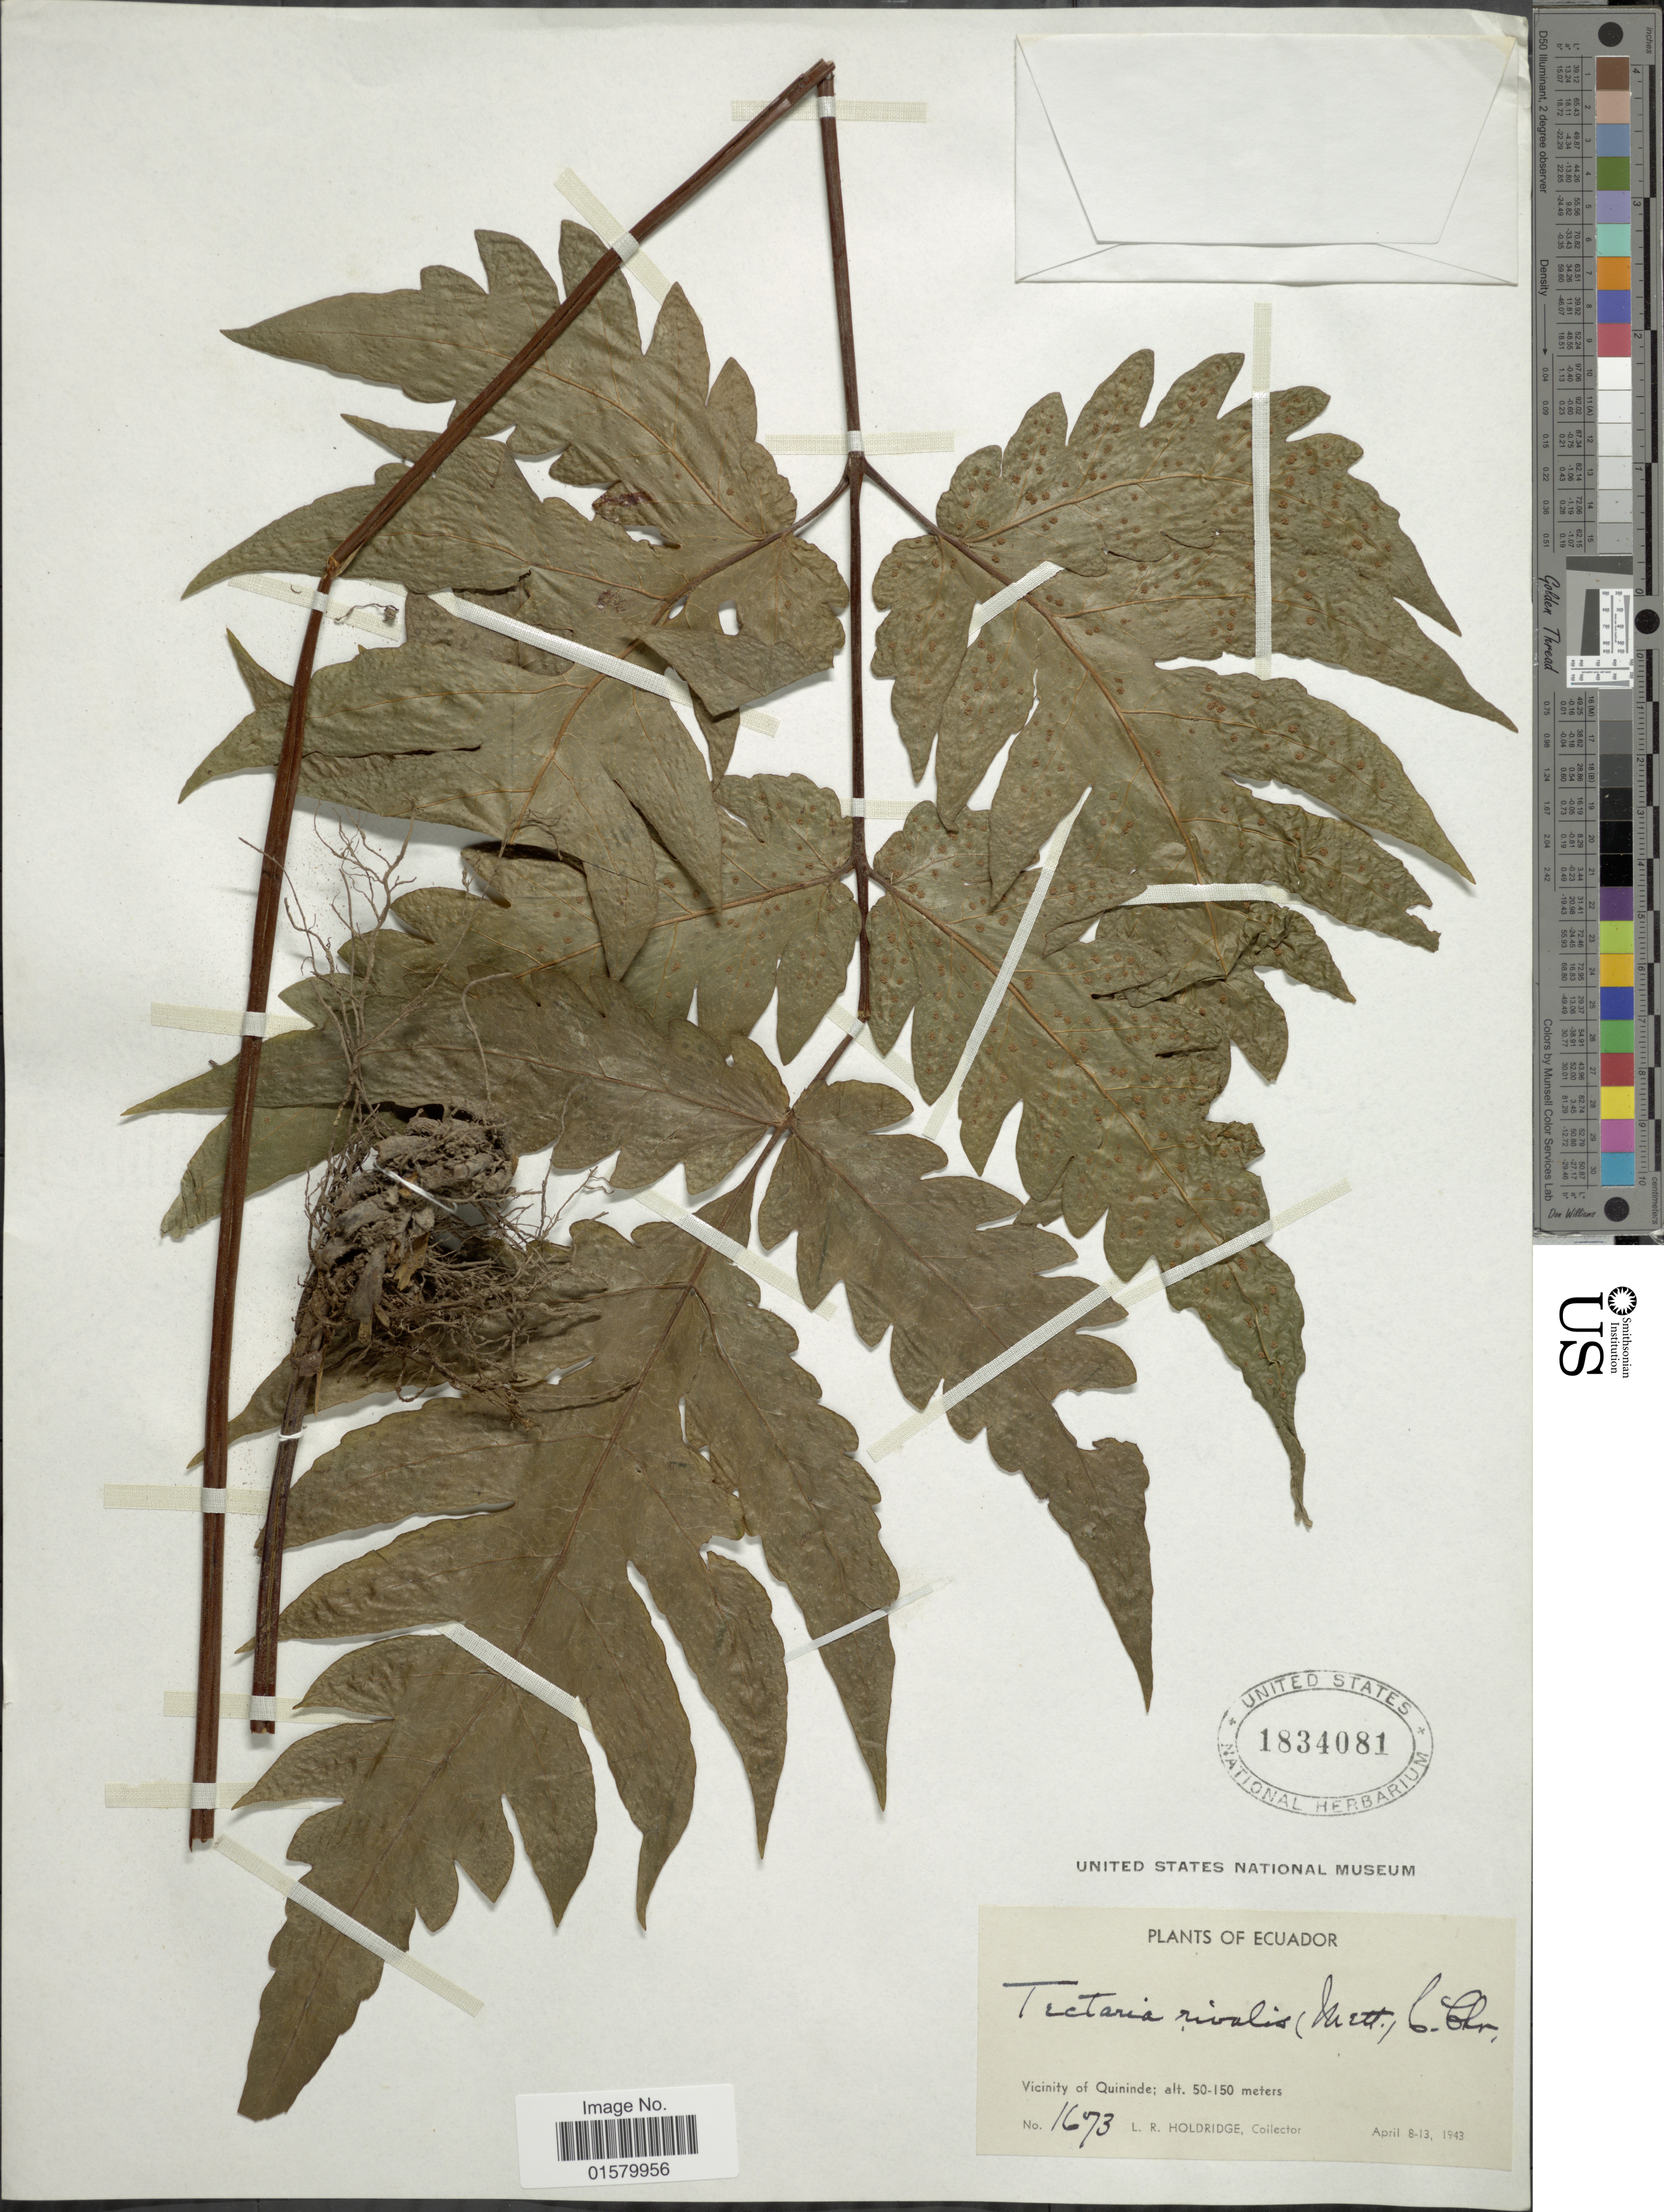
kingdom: Plantae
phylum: Tracheophyta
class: Polypodiopsida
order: Polypodiales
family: Tectariaceae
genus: Tectaria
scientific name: Tectaria rivalis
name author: (Mett. ex Kuhn) C. Chr.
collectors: L. Holdridge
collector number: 1673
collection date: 1943-04-08/1943-04-13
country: Ecuador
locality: Vicinity of Quininde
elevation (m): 50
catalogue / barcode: US 1834081